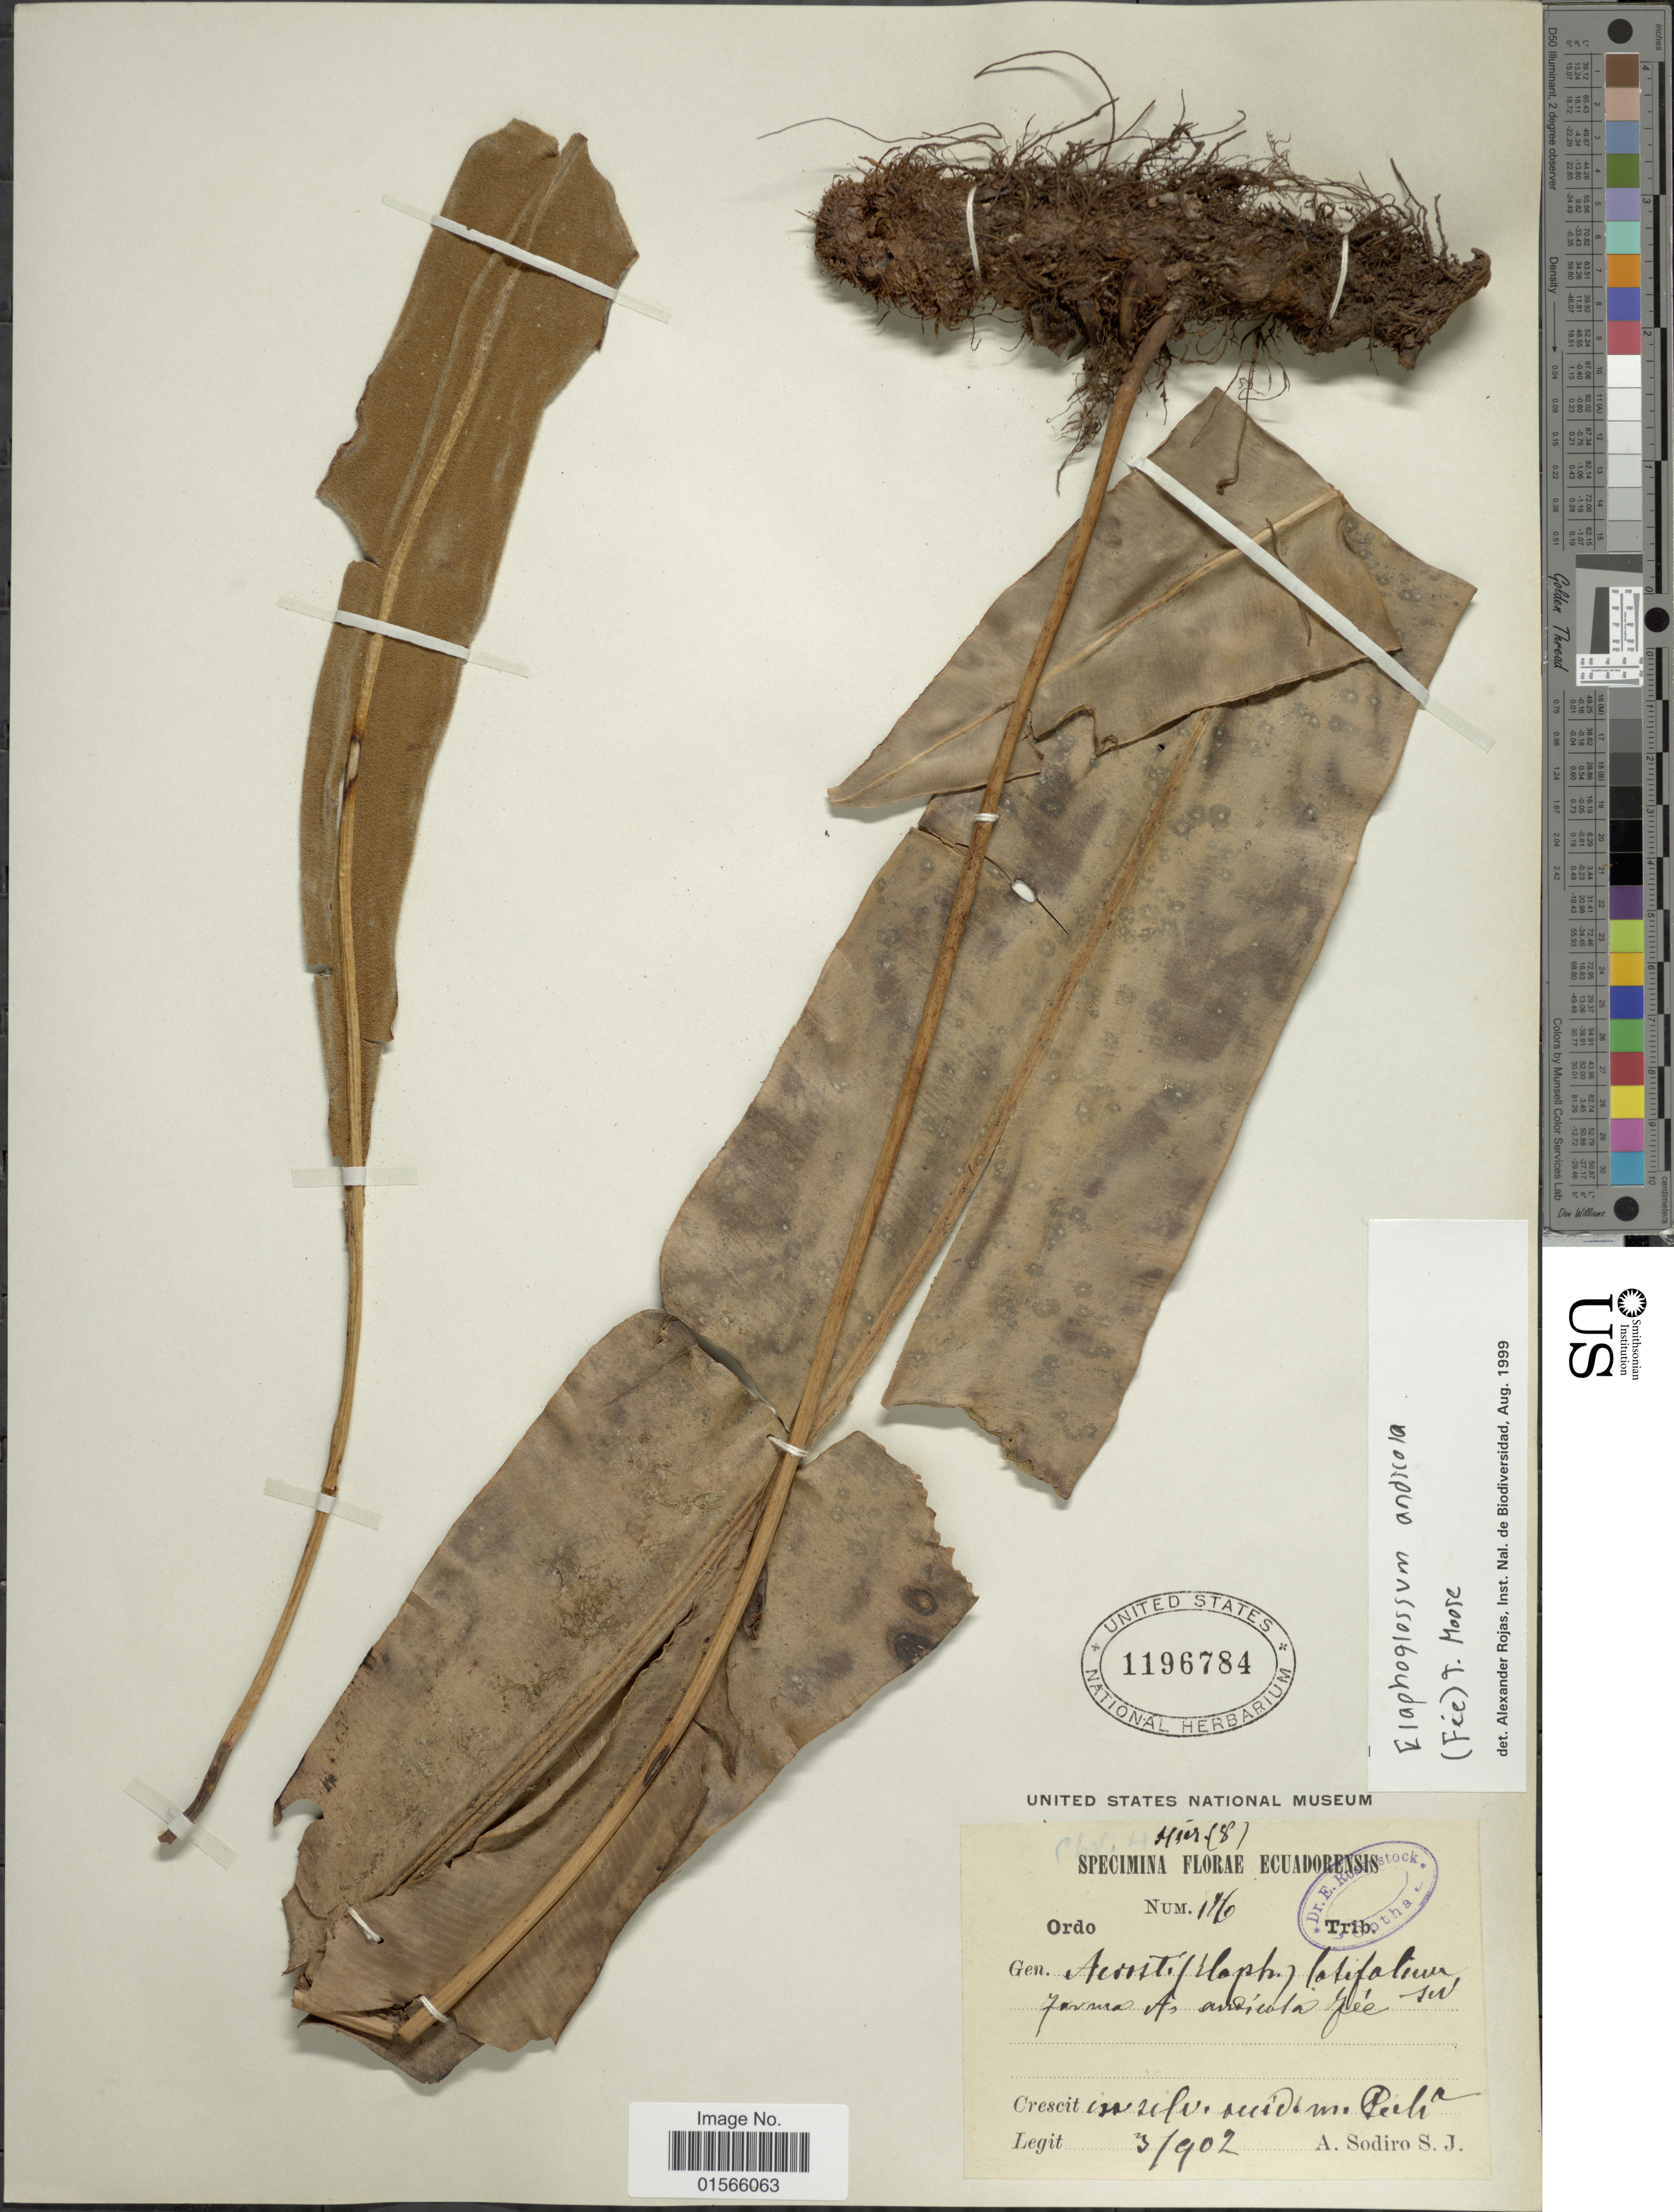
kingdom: Plantae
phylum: Tracheophyta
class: Polypodiopsida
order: Polypodiales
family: Dryopteridaceae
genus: Elaphoglossum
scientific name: Elaphoglossum andicola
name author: (Fée) T. Moore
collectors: A. Sodiro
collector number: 16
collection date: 1902-03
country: Ecuador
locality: In silv. occid m. Picha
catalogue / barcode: US 1196784